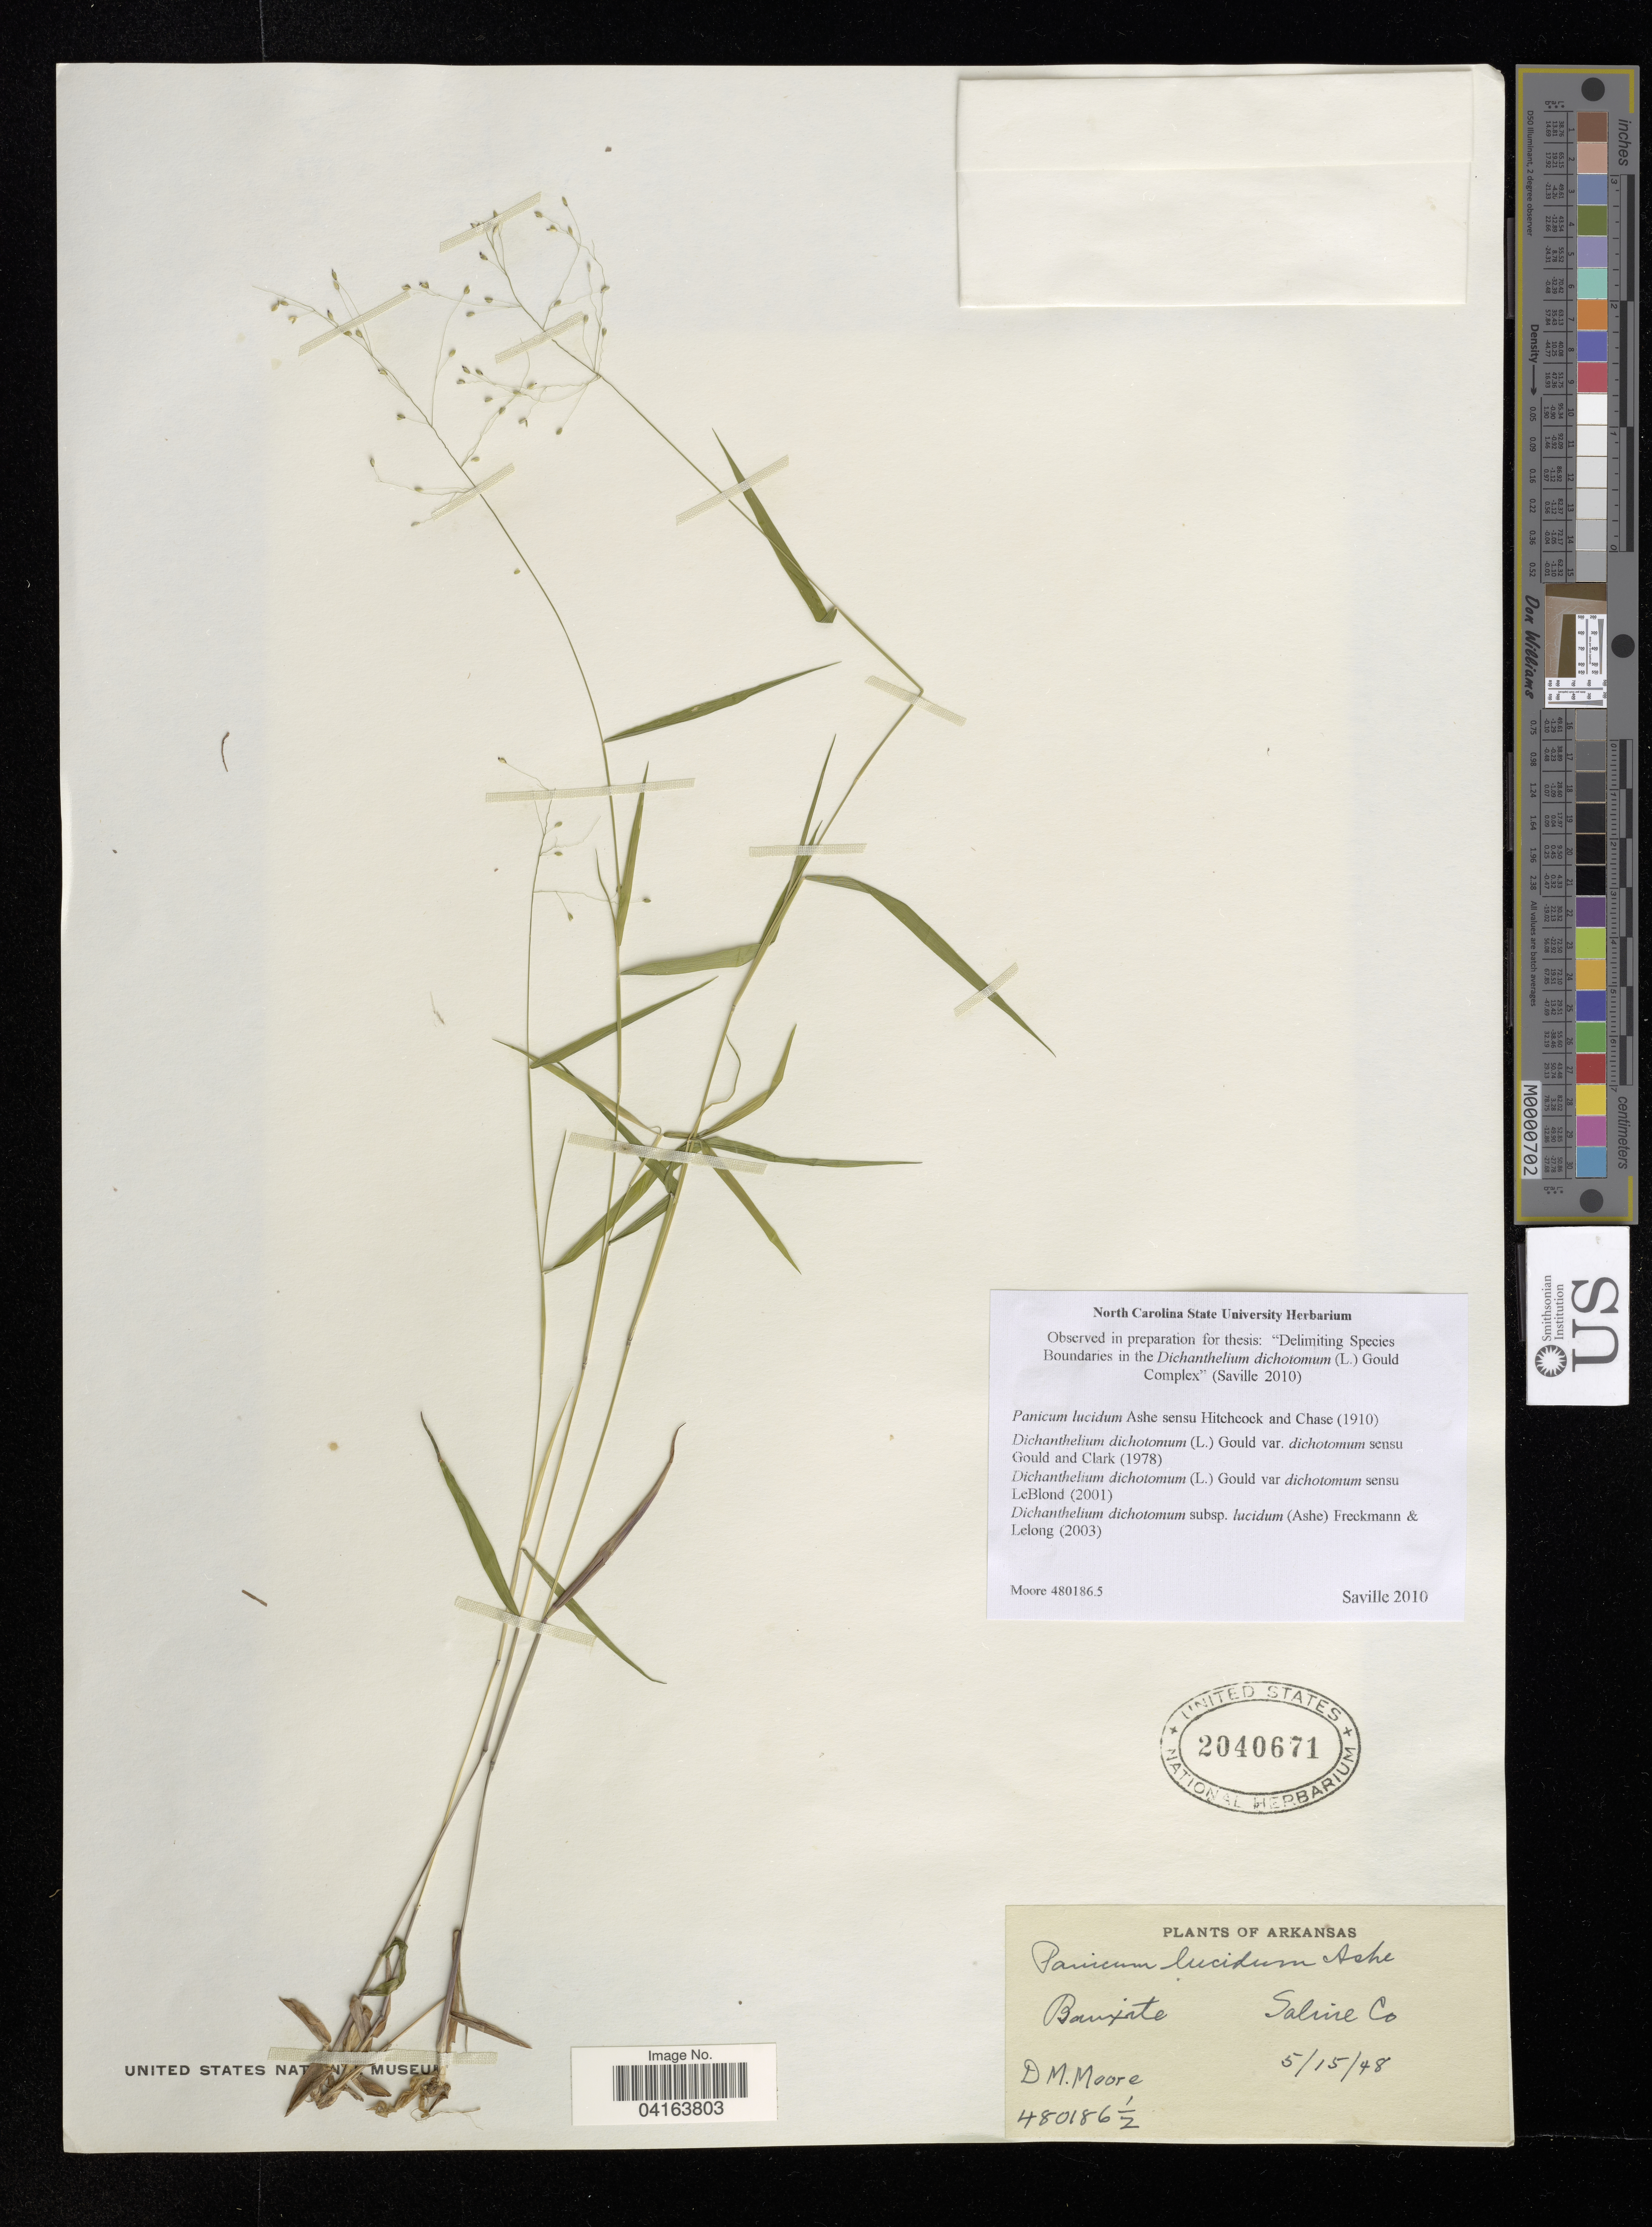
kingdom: Plantae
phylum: Tracheophyta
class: Liliopsida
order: Poales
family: Poaceae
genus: Dichanthelium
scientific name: Dichanthelium dichotomum subsp. lucidum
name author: (Ashe) Freckmann & Lelong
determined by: Saville, A. C., (NCSC), North Carolina State University (UNITED STATES)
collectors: D. Moore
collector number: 480186 1/2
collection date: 1948-05-15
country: United States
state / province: Arkansas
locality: Bauxite. Saline Co.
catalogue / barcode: US 2040671